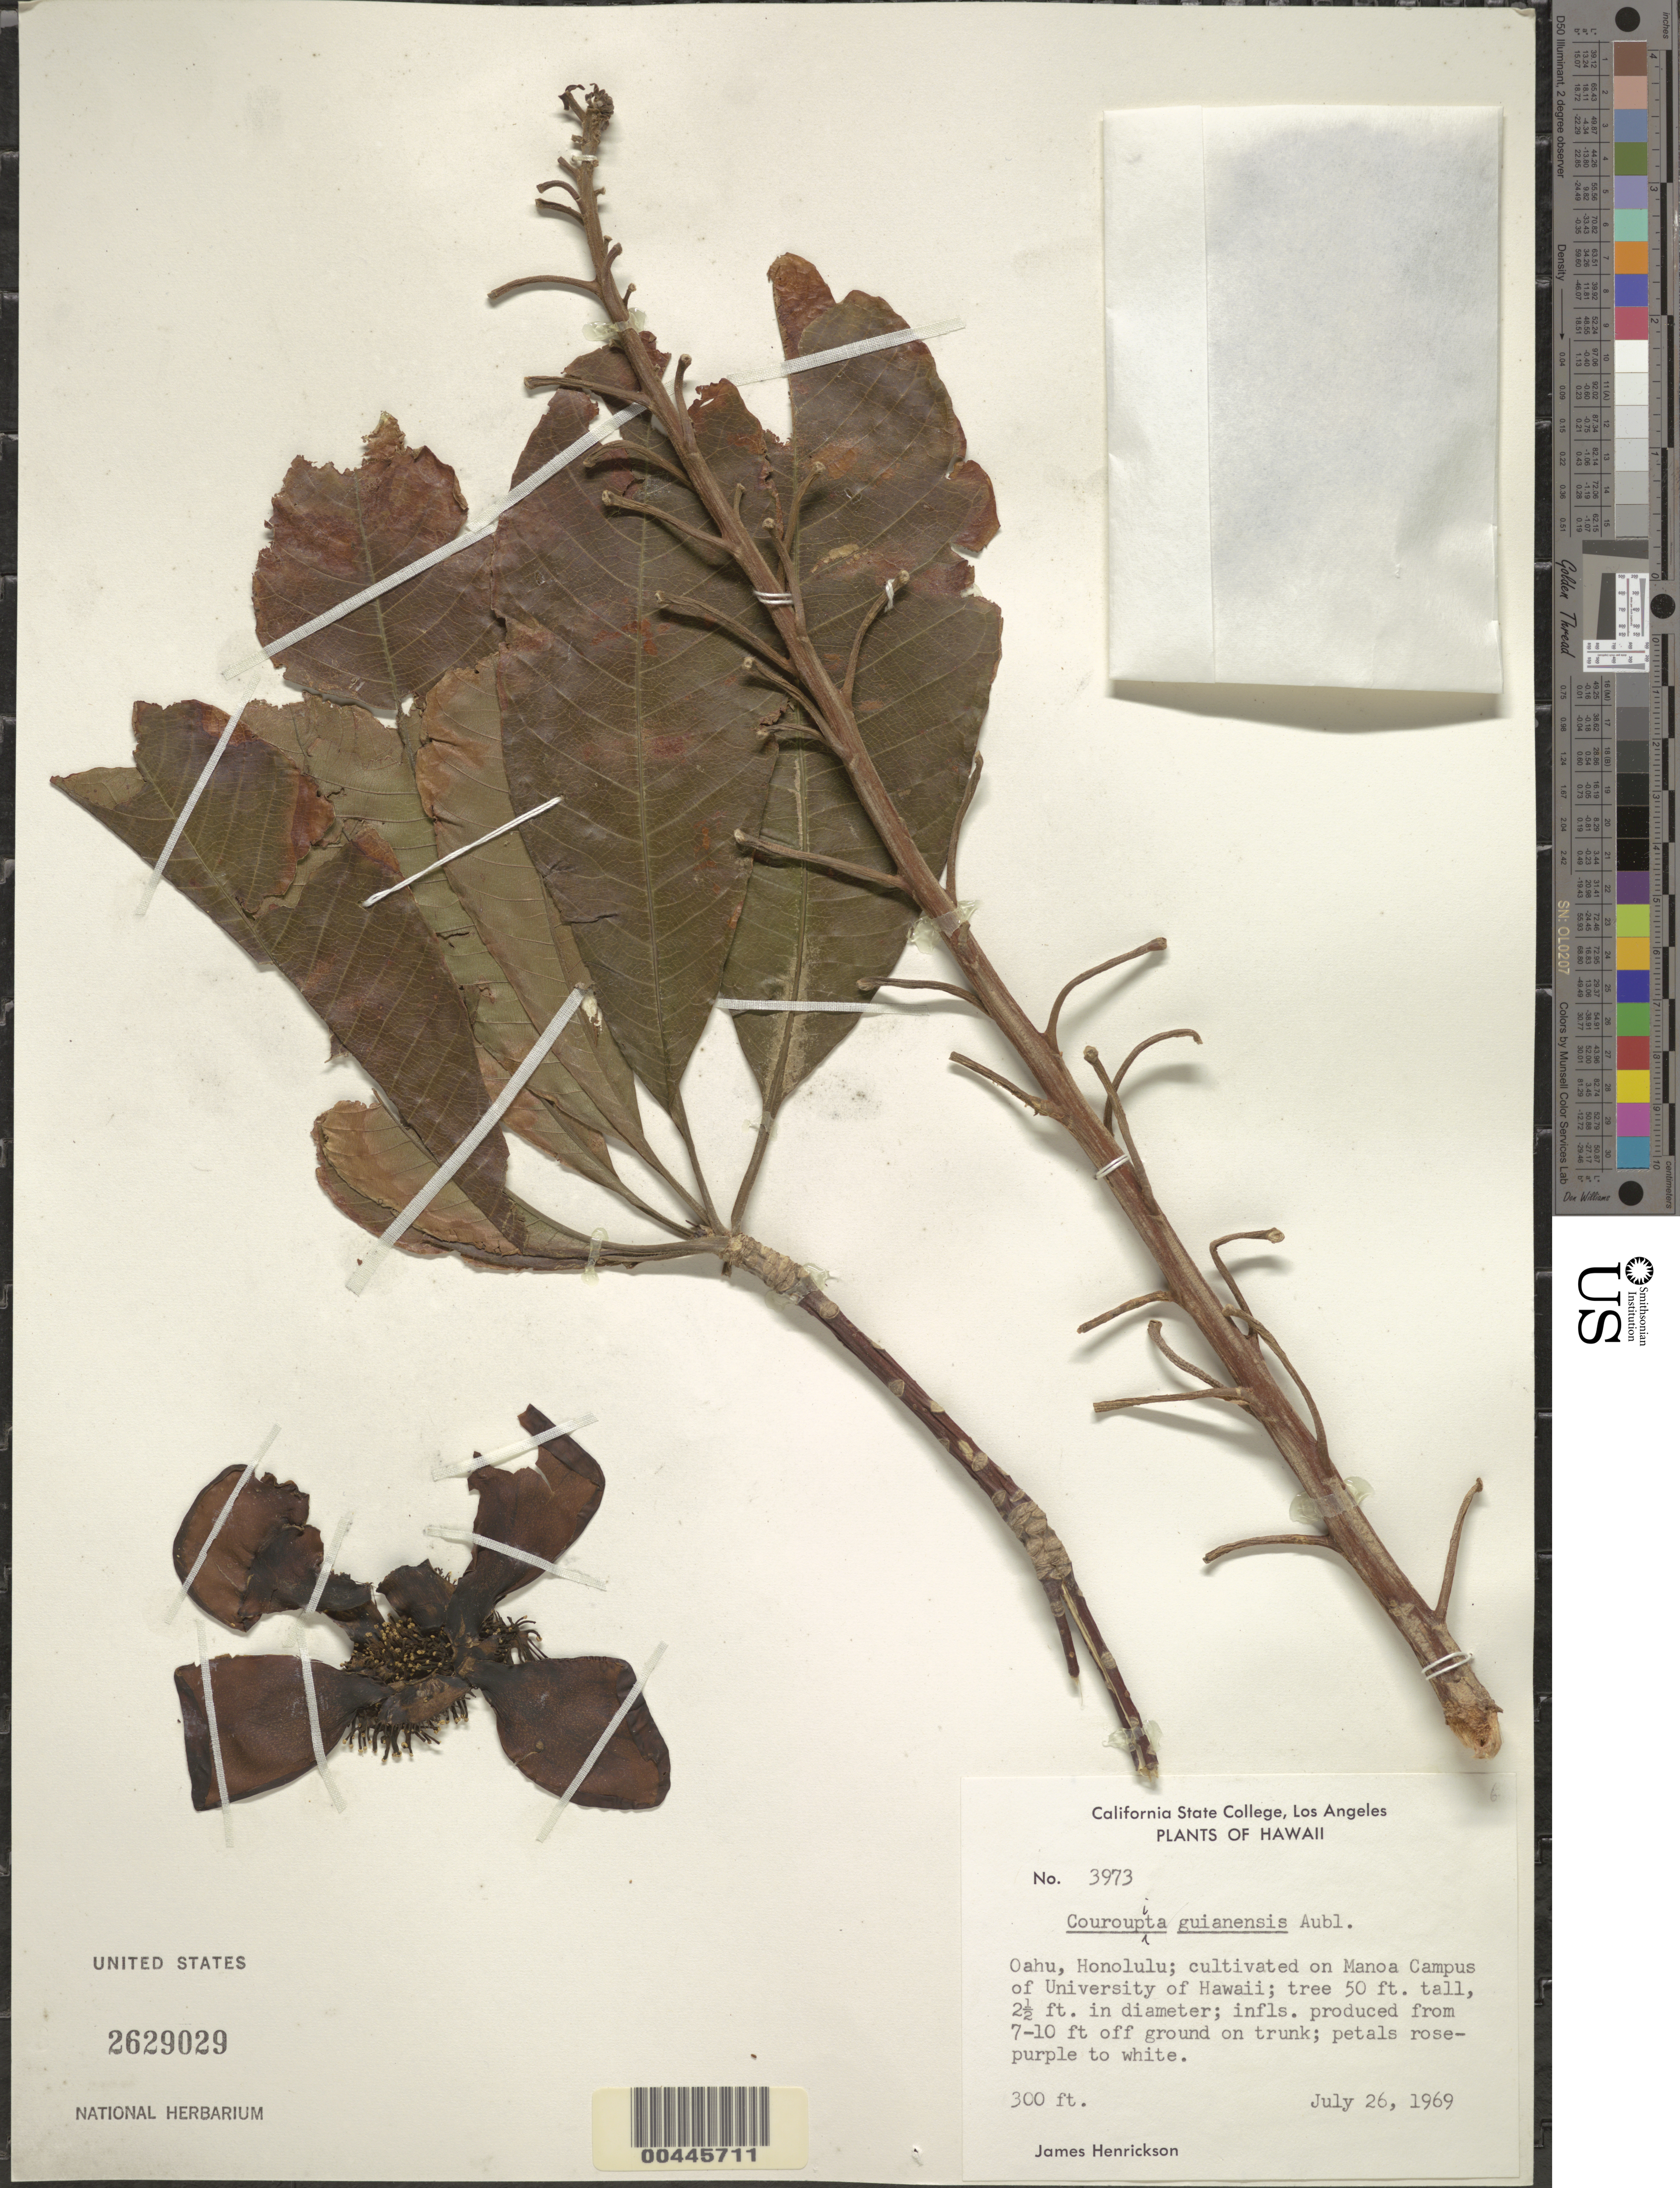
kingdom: Plantae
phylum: Tracheophyta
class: Magnoliopsida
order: Ericales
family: Lecythidaceae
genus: Couroupita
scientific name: Couroupita guianensis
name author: Aubl.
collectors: J. S. Henrickson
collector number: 3973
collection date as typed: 26 Jul 1969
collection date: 1969-07-26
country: United States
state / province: Hawaii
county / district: Honolulu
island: Oahu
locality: Honolulu, on Manoa Campus of University of Hawaii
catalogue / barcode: US 2629029